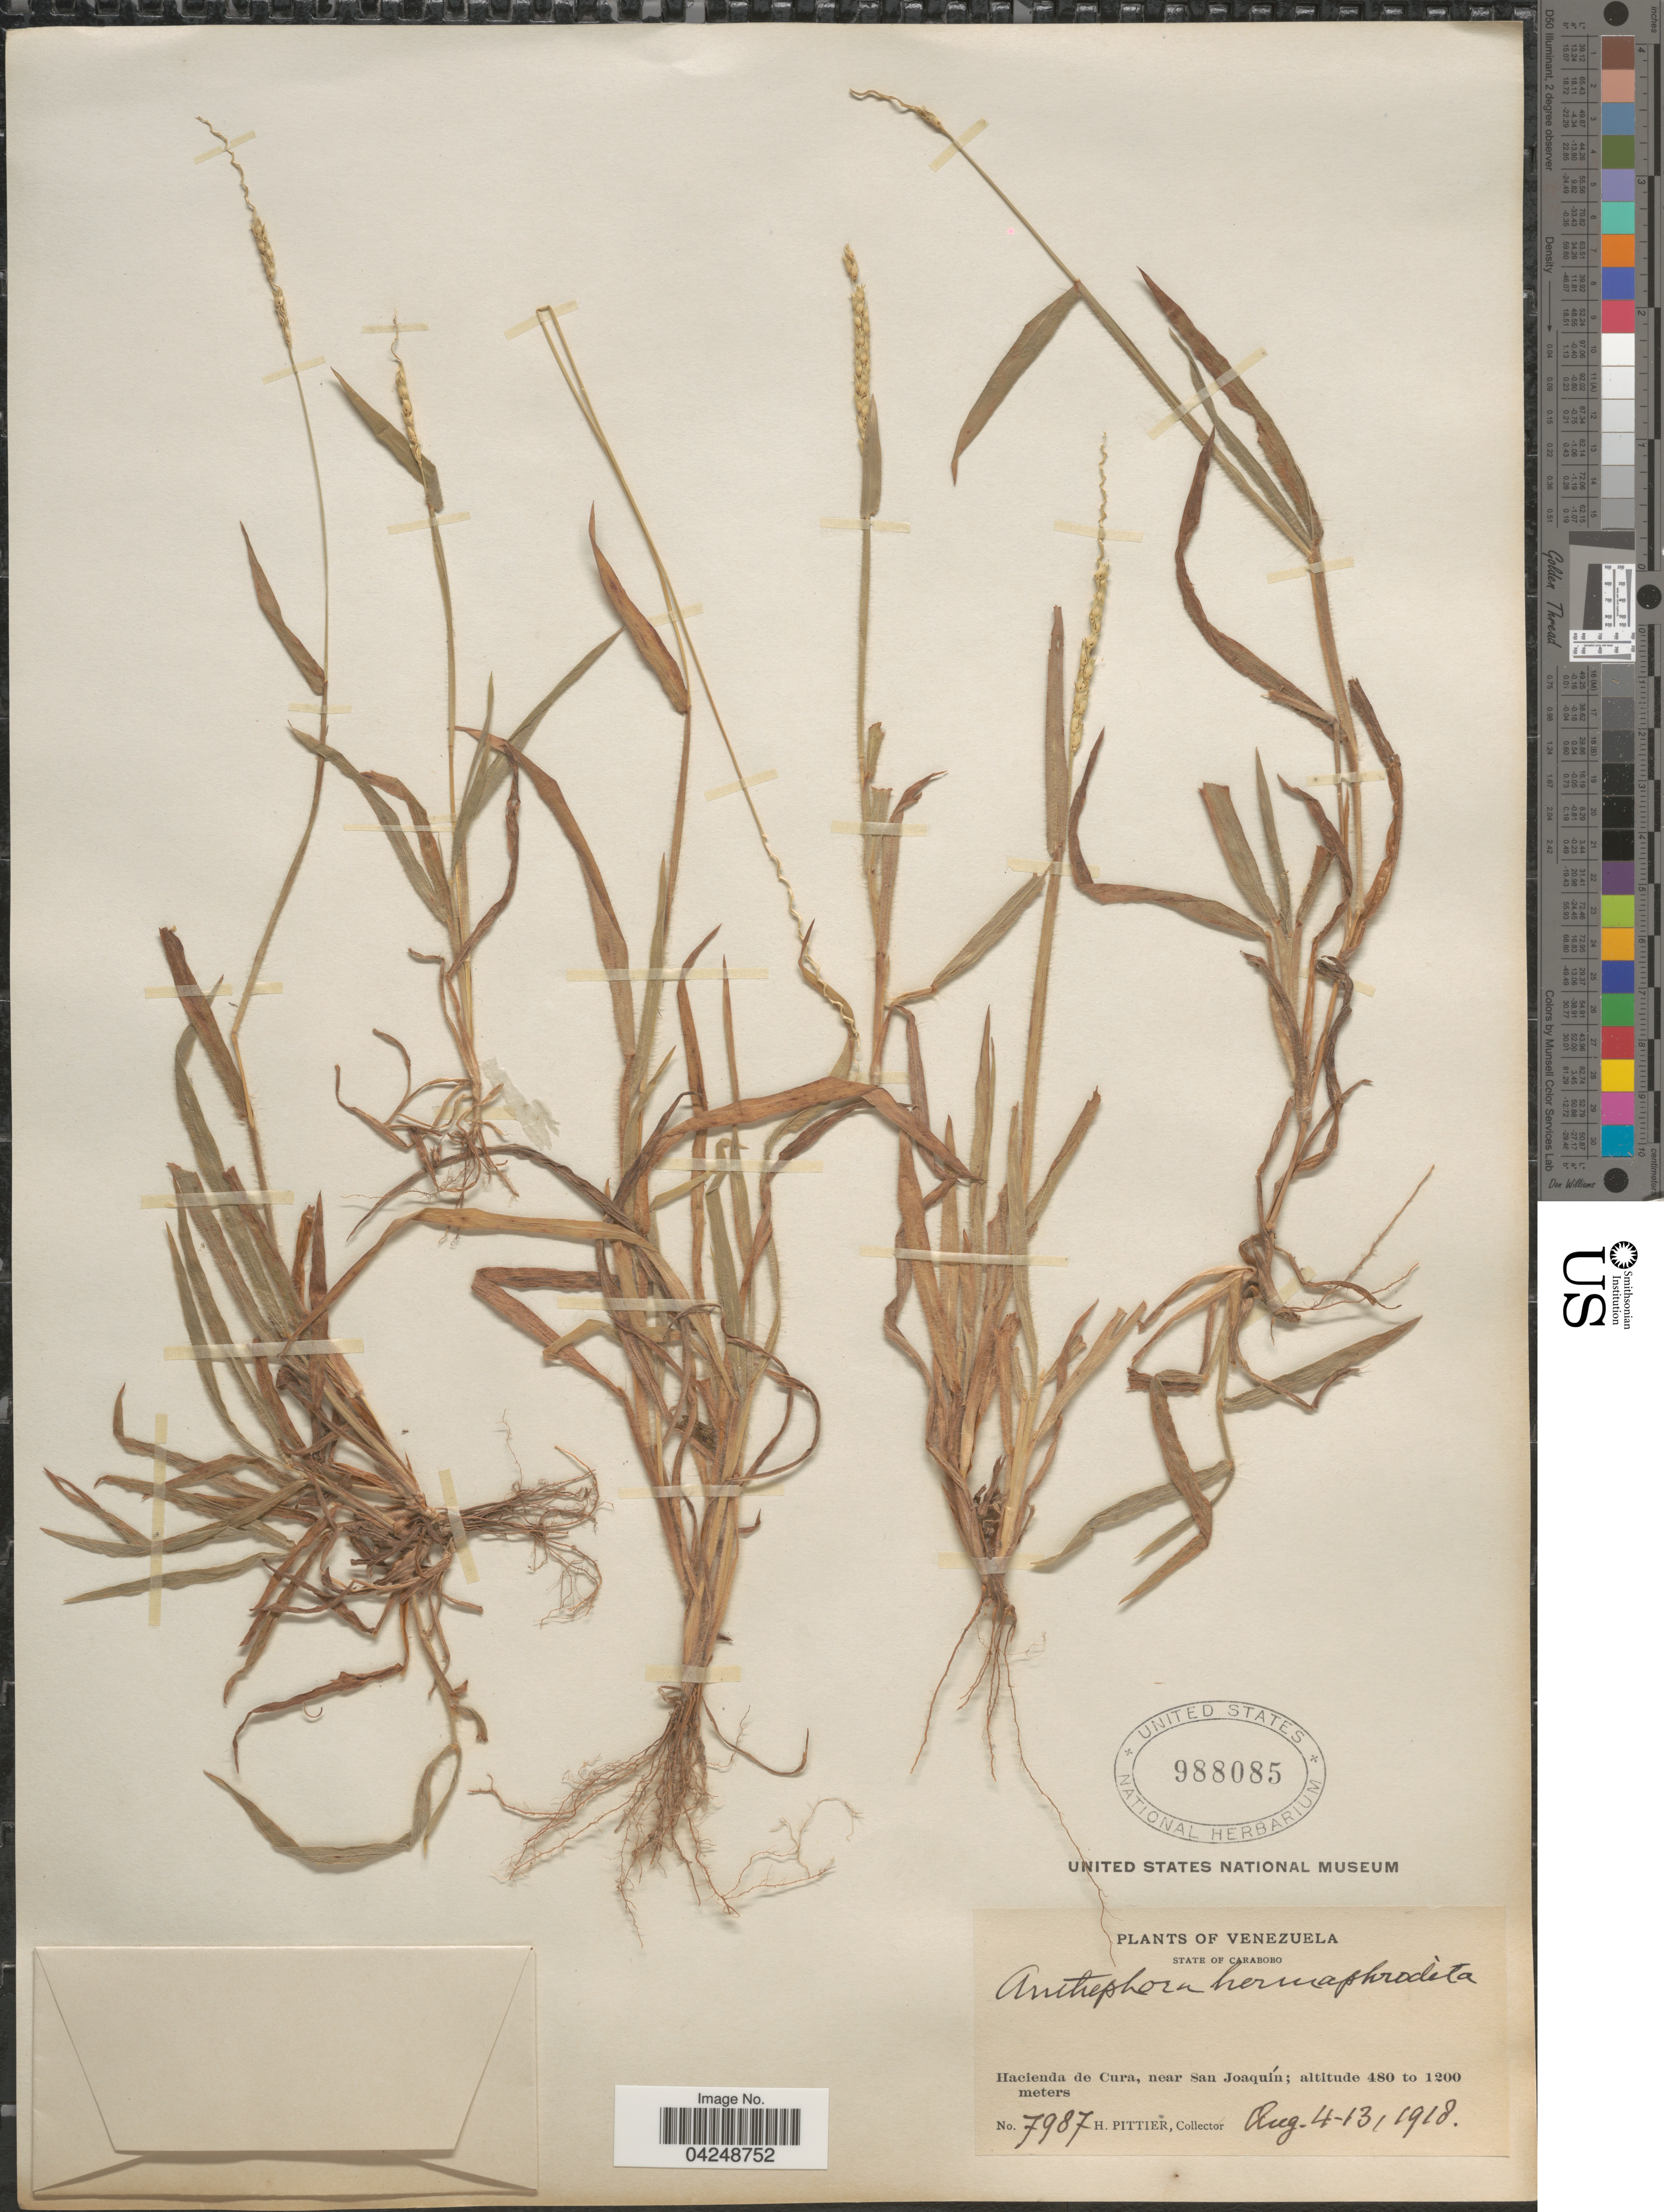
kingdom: Plantae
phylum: Tracheophyta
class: Liliopsida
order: Poales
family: Poaceae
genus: Anthephora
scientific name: Anthephora hermaphrodita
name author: (L.) Kuntze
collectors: H. F. Pittier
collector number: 7987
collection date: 1918-08-04/1918-08-13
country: Venezuela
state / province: Carabobo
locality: Hacienda de Cura, near San Joaquín.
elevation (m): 480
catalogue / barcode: US 988085